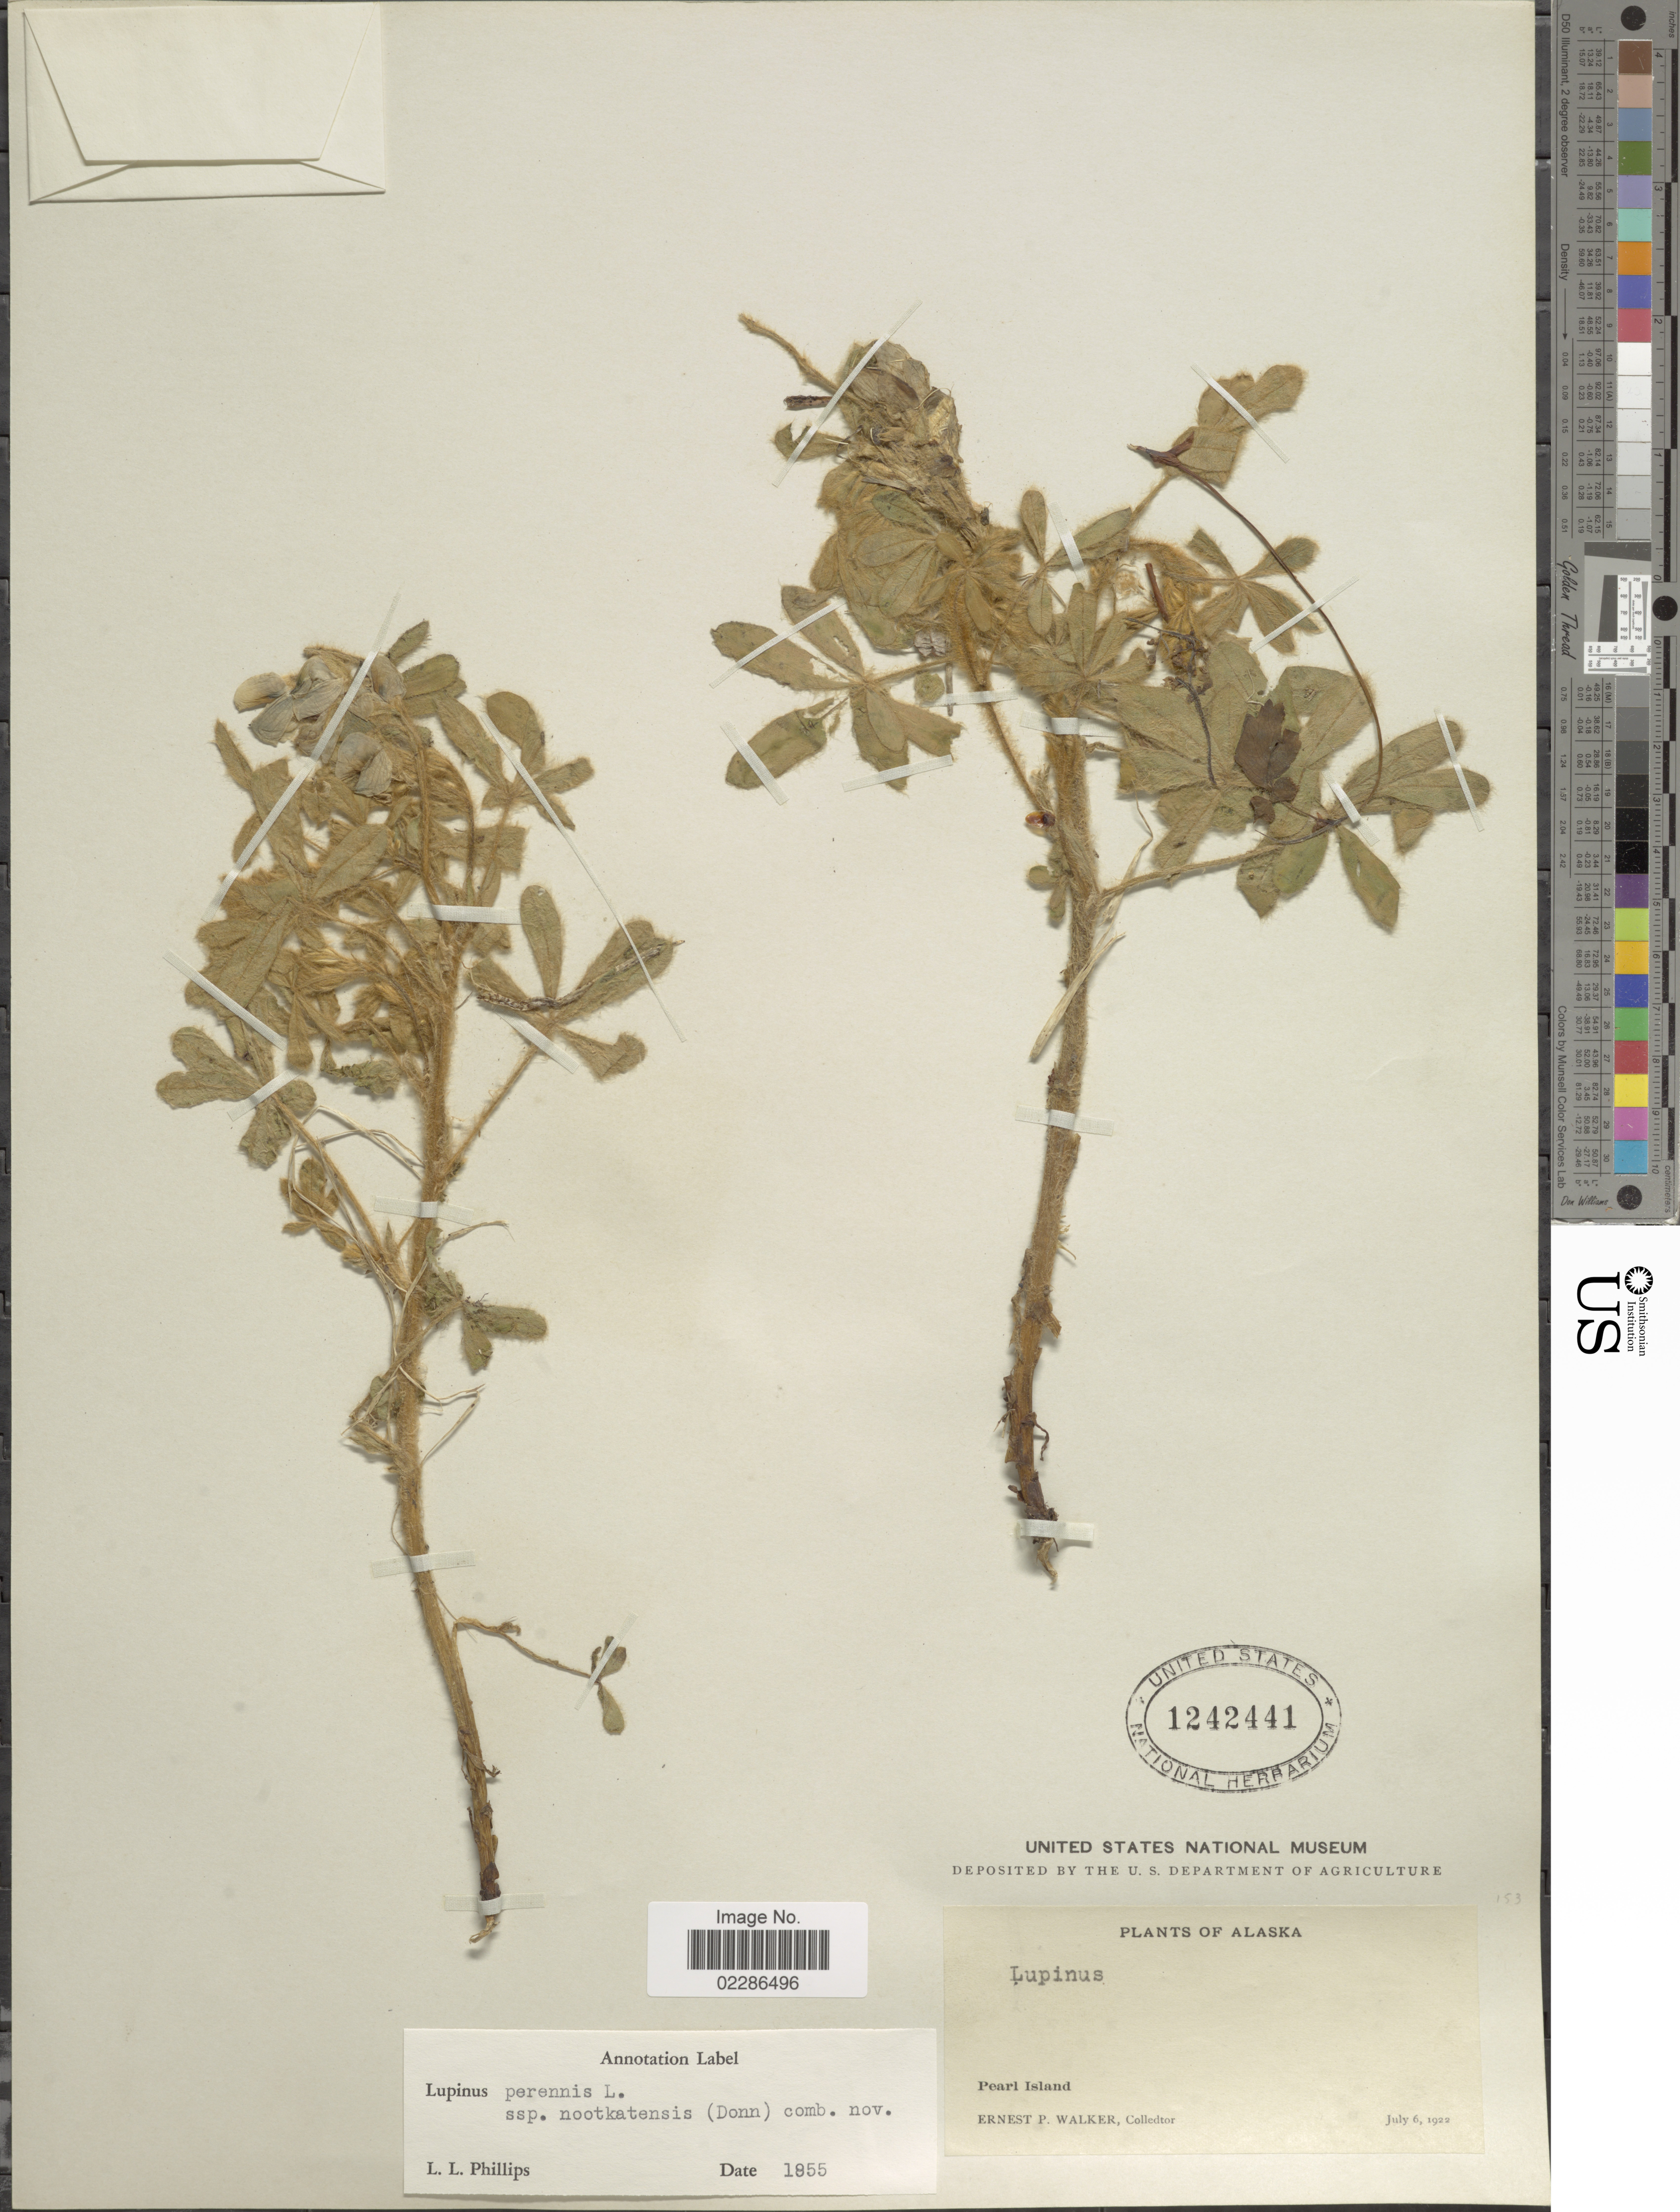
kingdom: Plantae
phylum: Tracheophyta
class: Magnoliopsida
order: Fabales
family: Fabaceae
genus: Lupinus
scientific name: Lupinus nootkatensis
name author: Donn ex Sims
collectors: E. P. Walker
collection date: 1922-07-06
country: United States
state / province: Alaska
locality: Pearl Island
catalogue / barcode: US 1242441